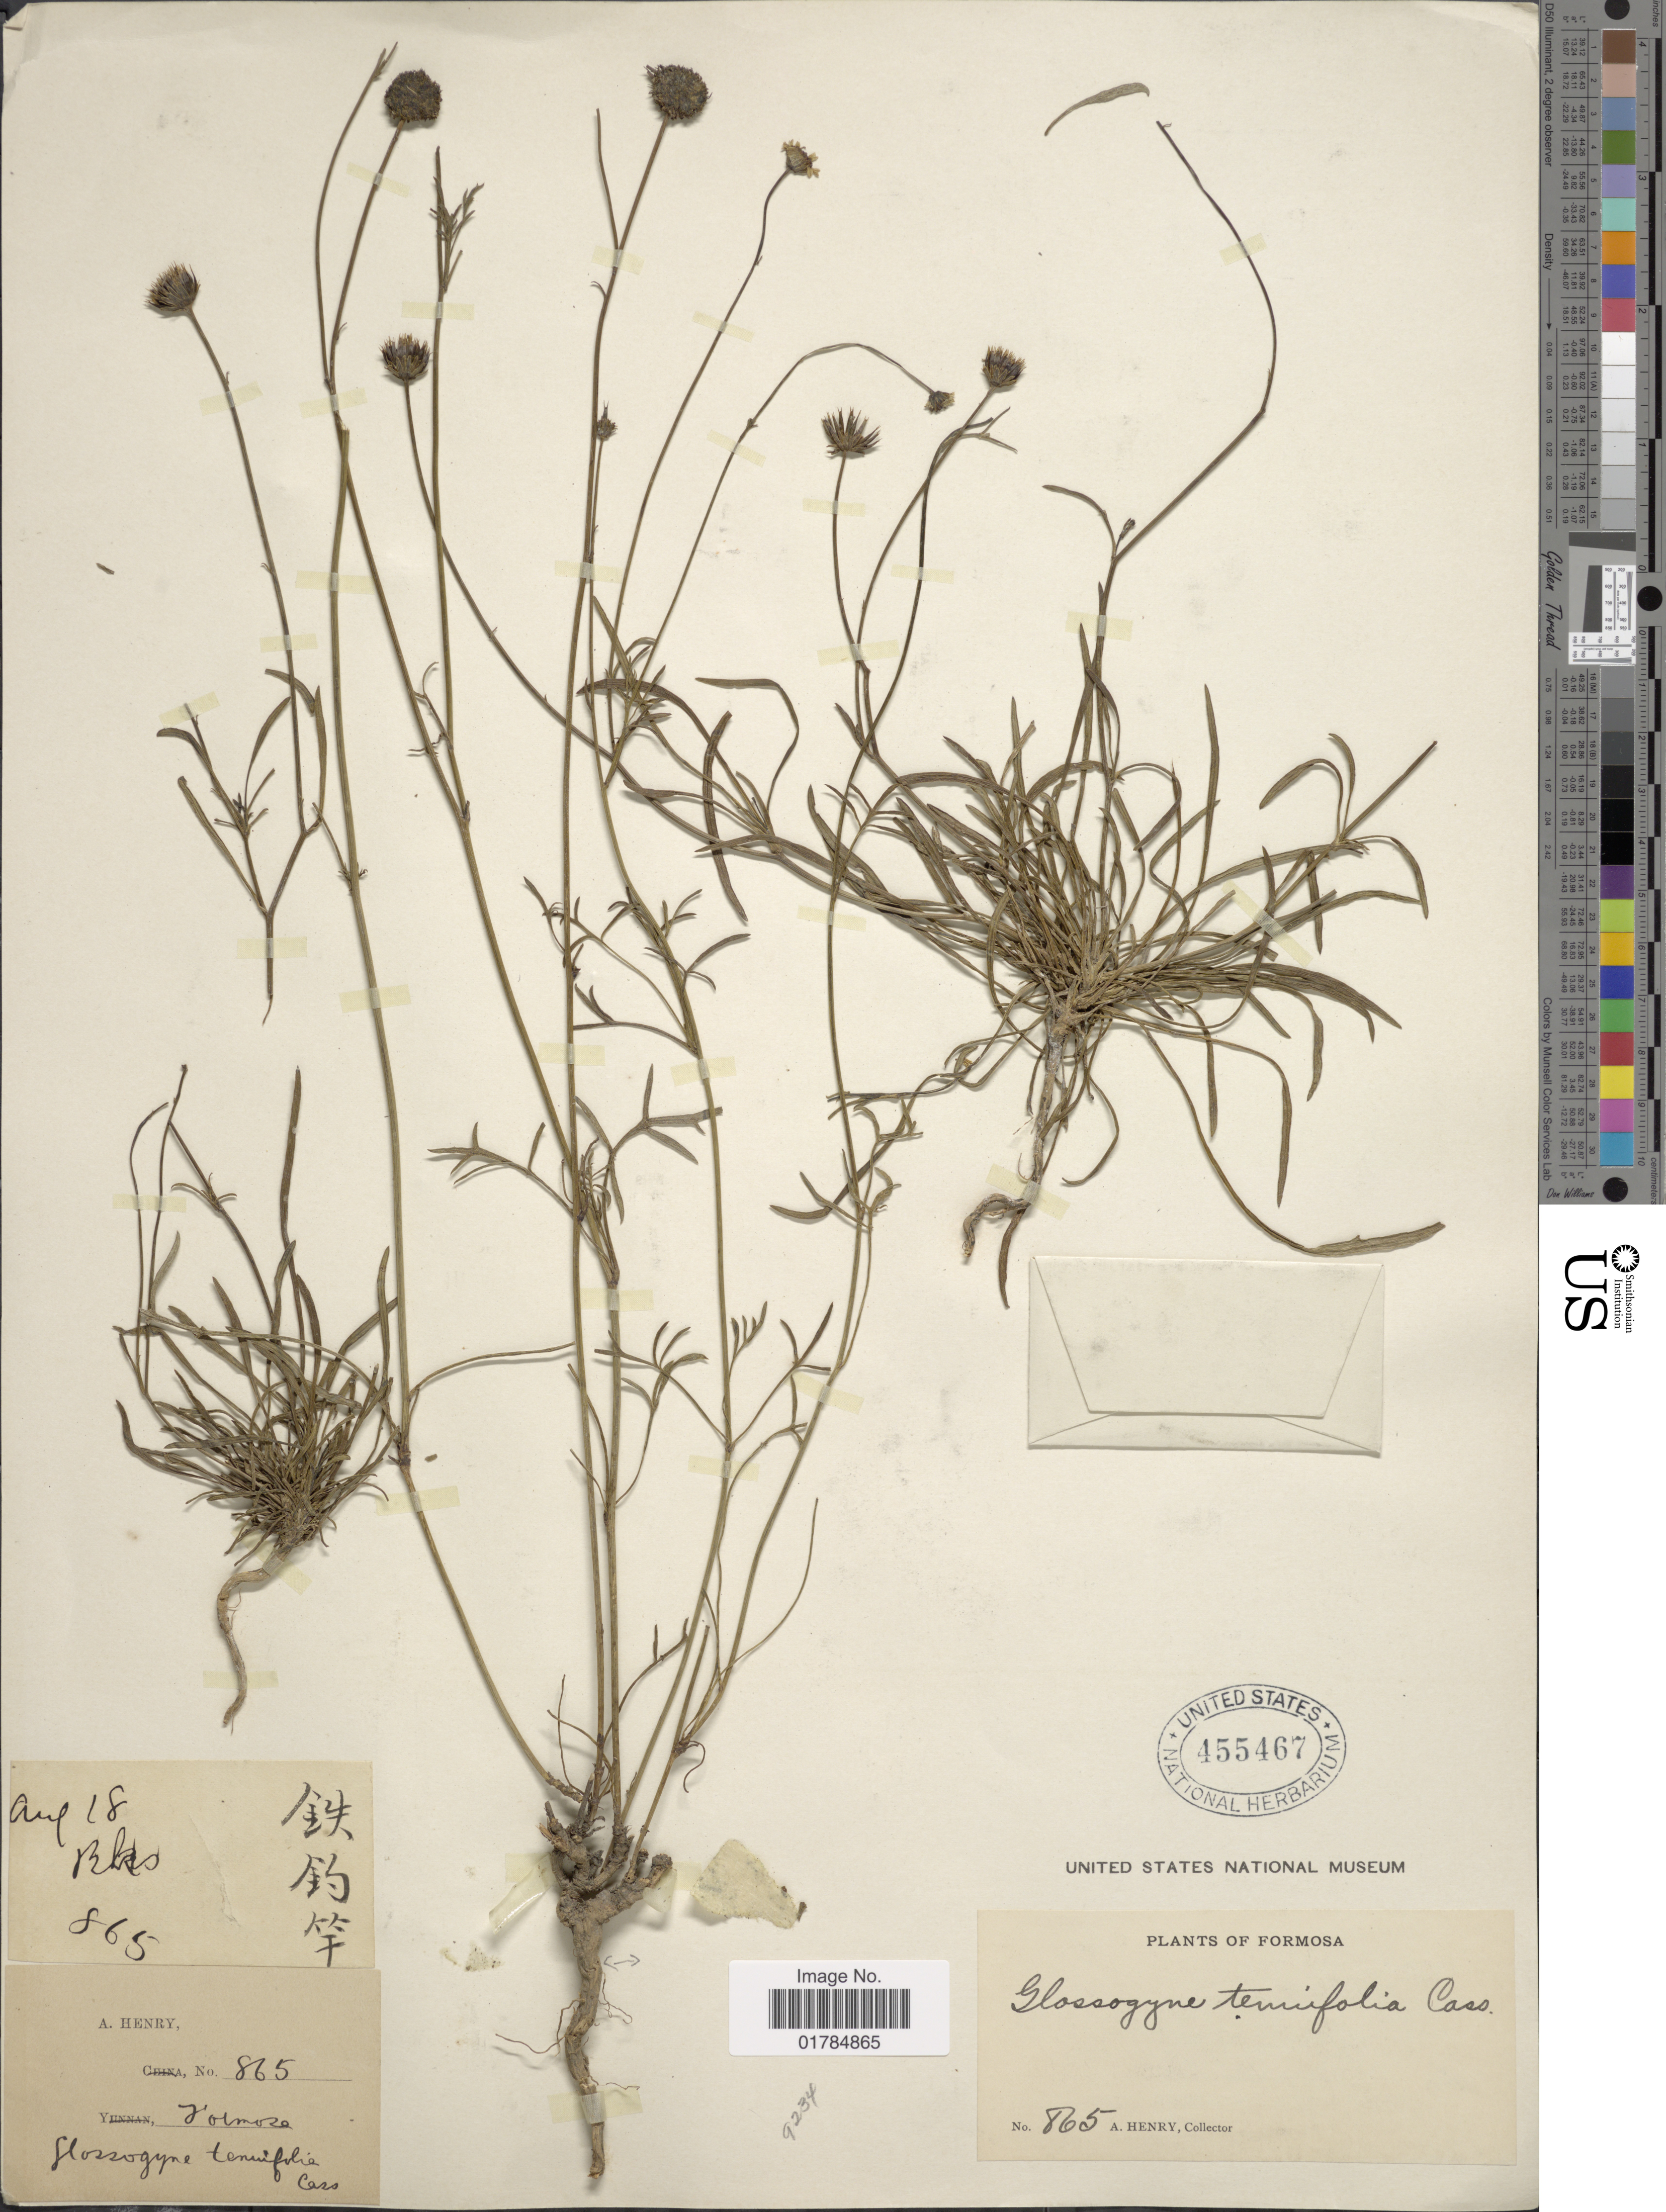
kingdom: Plantae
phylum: Tracheophyta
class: Magnoliopsida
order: Asterales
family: Asteraceae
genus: Glossogyne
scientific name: Glossogyne tenuifolia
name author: (Labill.)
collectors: A. Henry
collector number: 865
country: Taiwan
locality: Formosa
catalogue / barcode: US 455467